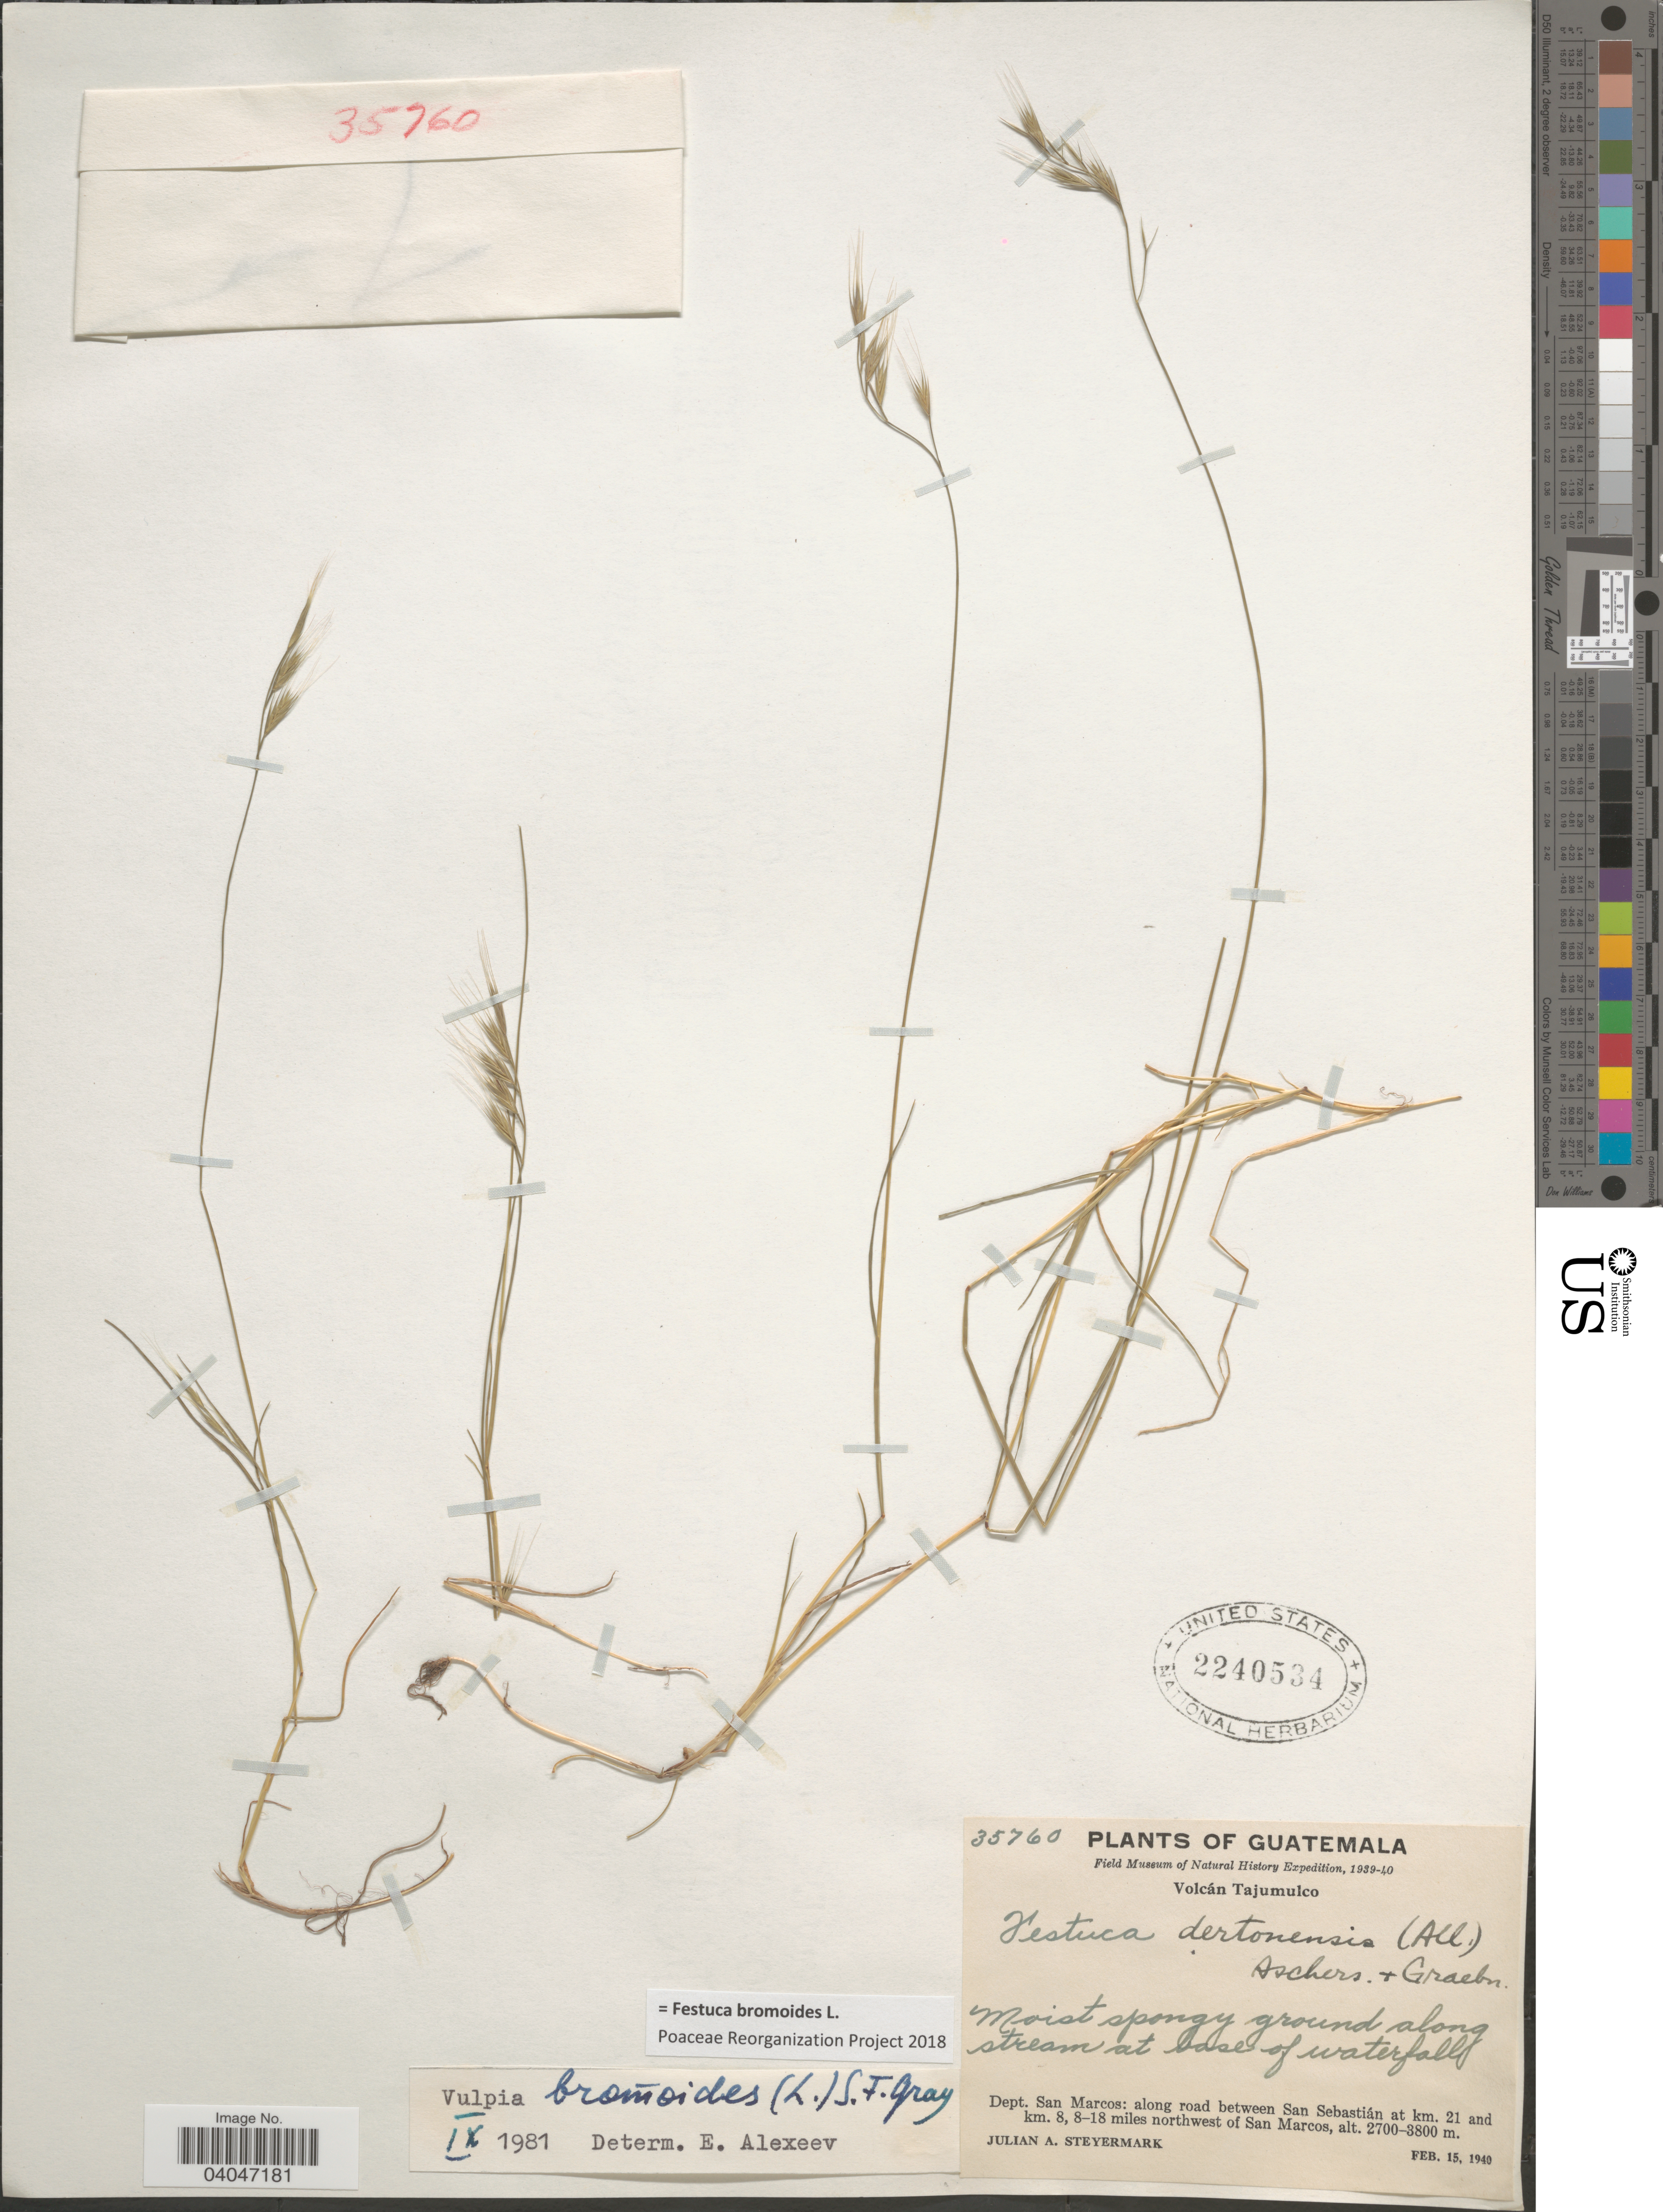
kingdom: Plantae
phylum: Tracheophyta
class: Liliopsida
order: Poales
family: Poaceae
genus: Festuca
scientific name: Festuca bromoides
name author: L.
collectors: J. Steyermark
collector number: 35760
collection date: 1940-02-15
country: Guatemala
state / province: San Marcos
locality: Volcán Tajumulco. Moist spongy ground along stream at base of waterfall. Dept. San Marcos: alongroad between San Sebastián at km. 21 and km. 8, 8-18 miles northwest of San Marcos.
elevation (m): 2700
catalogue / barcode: US 2240534